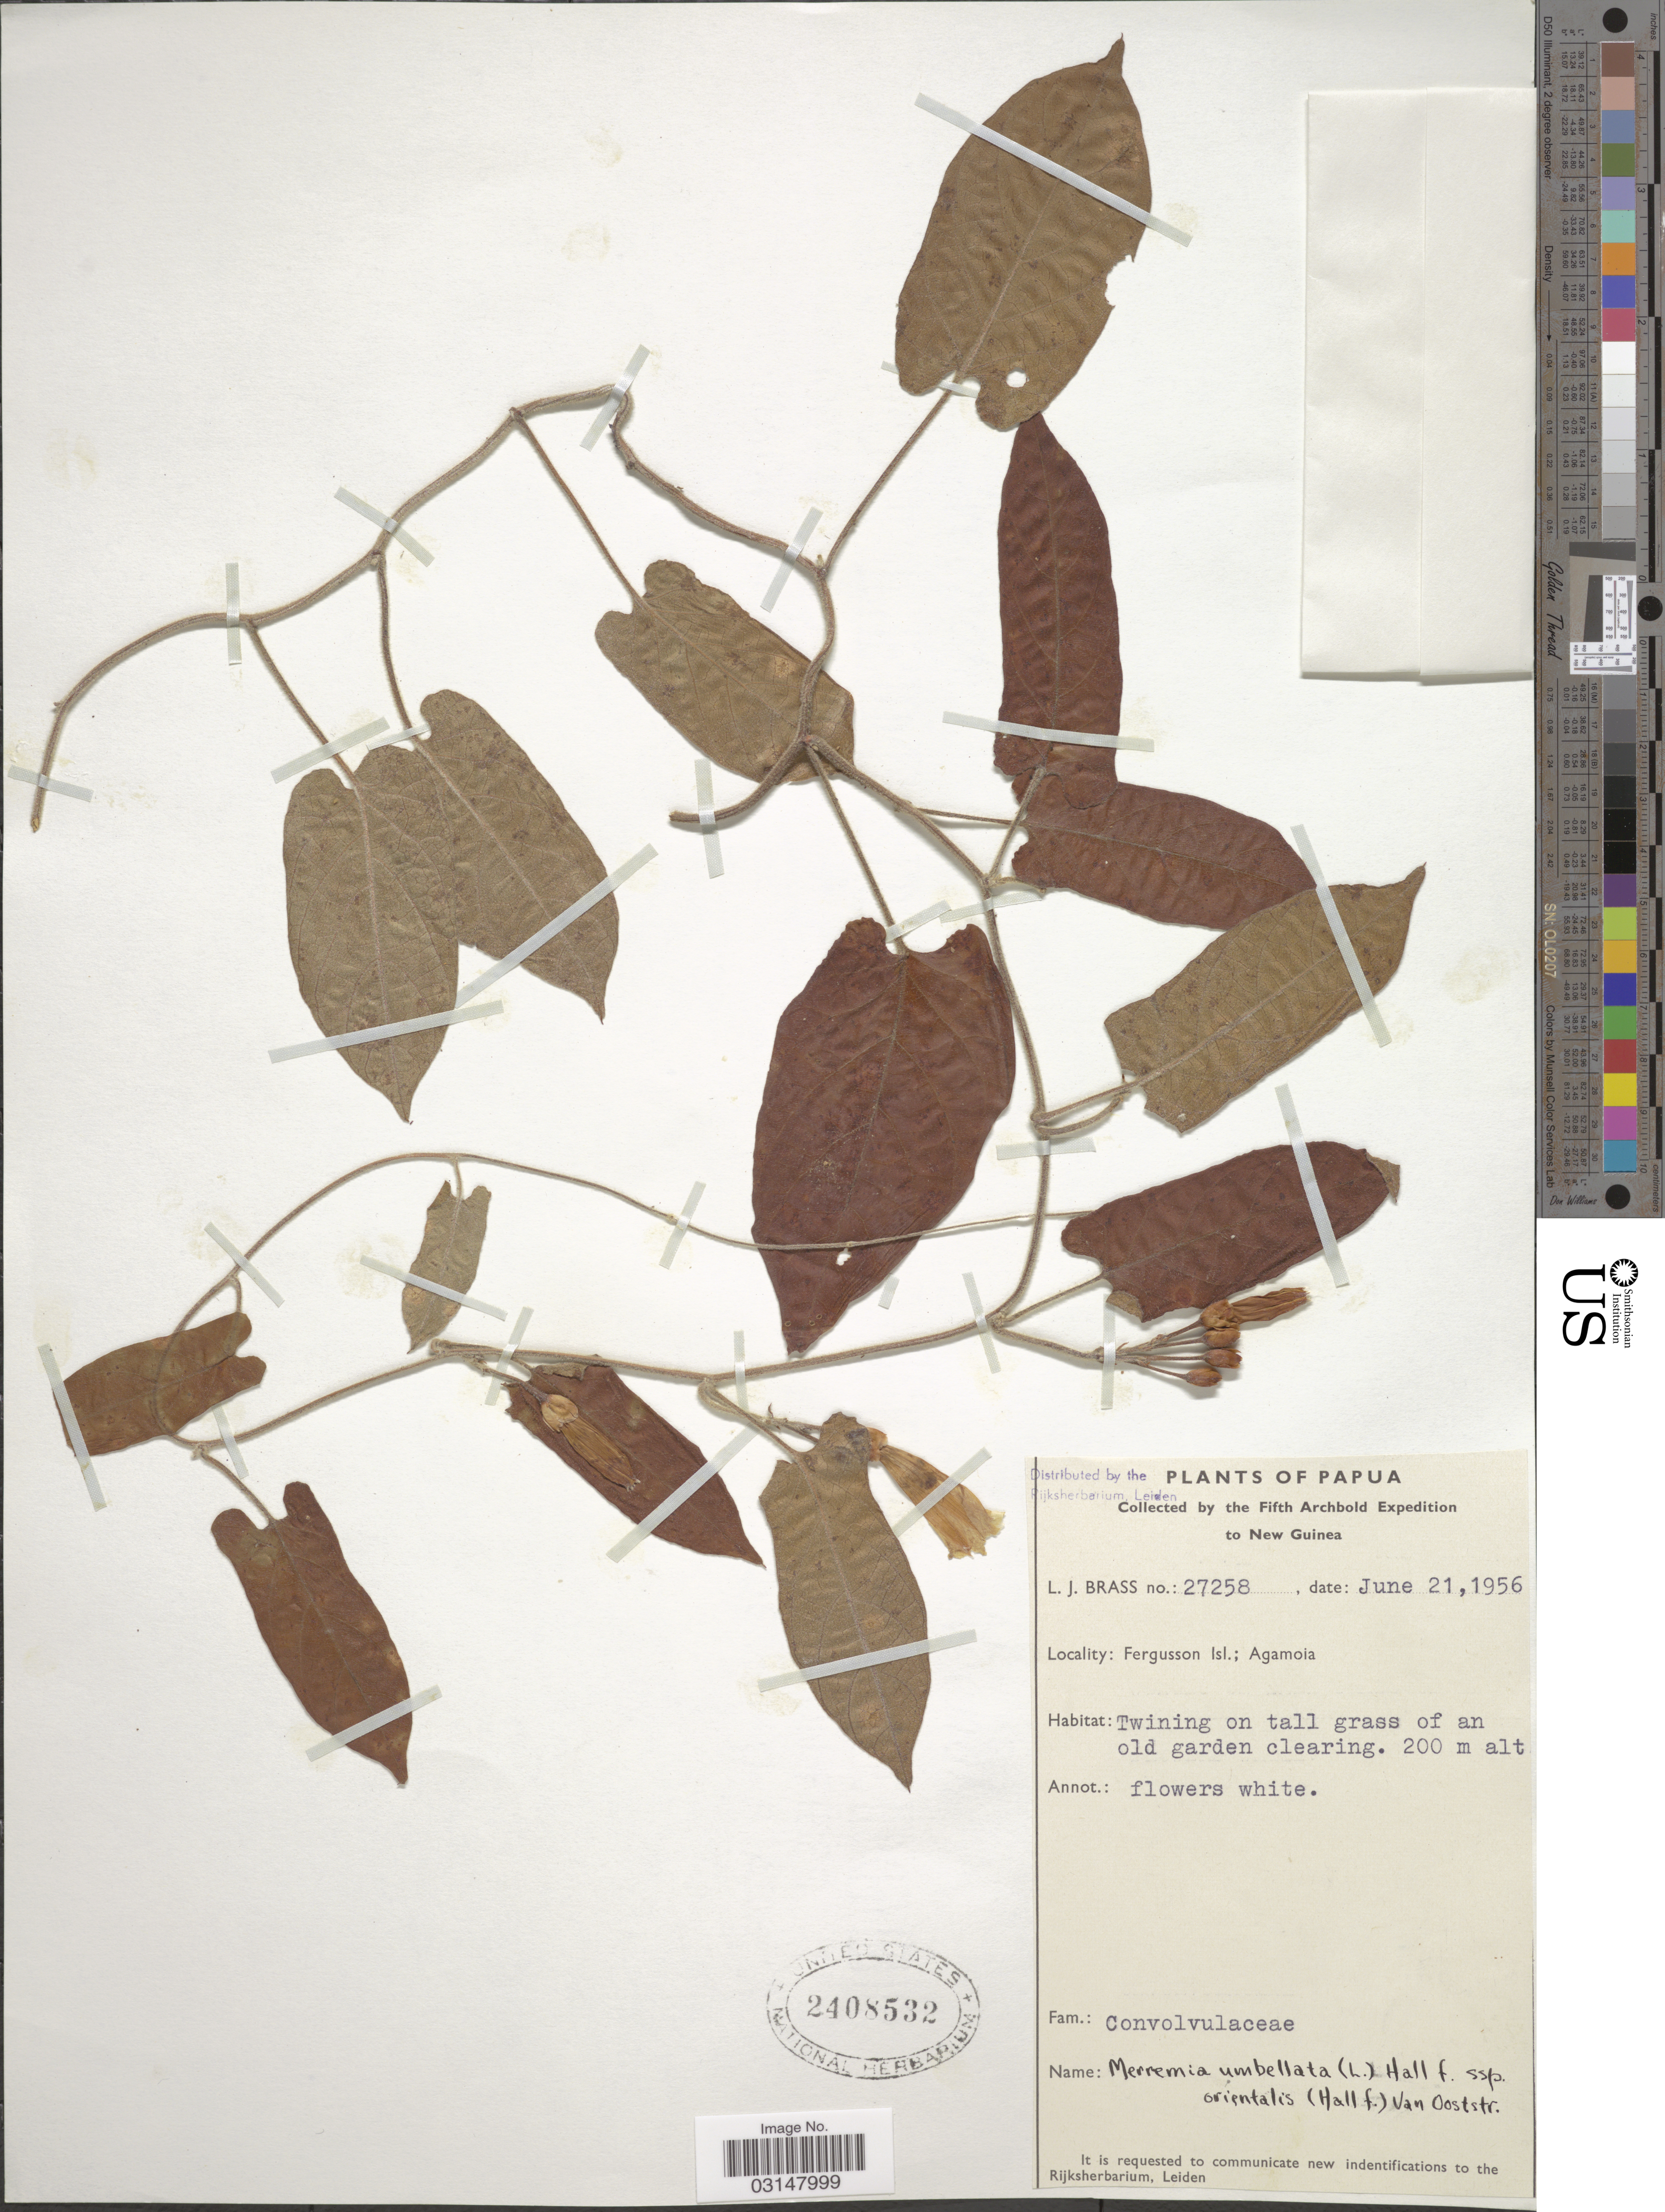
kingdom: Plantae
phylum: Tracheophyta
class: Magnoliopsida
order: Solanales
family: Convolvulaceae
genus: Camonea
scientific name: Camonea umbellata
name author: (L.) A. R. Simões & Staples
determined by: Wagner, W. L., (BOT), Smithsonian Institution - National Museum of Natural History (UNITED STATES)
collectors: L. J. Brass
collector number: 27258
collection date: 1956-06-21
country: Papua New Guinea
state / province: Milne Bay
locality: Papua. New Guinea. Fergusson Isl.; Agamoia.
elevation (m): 200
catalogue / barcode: US 2408532